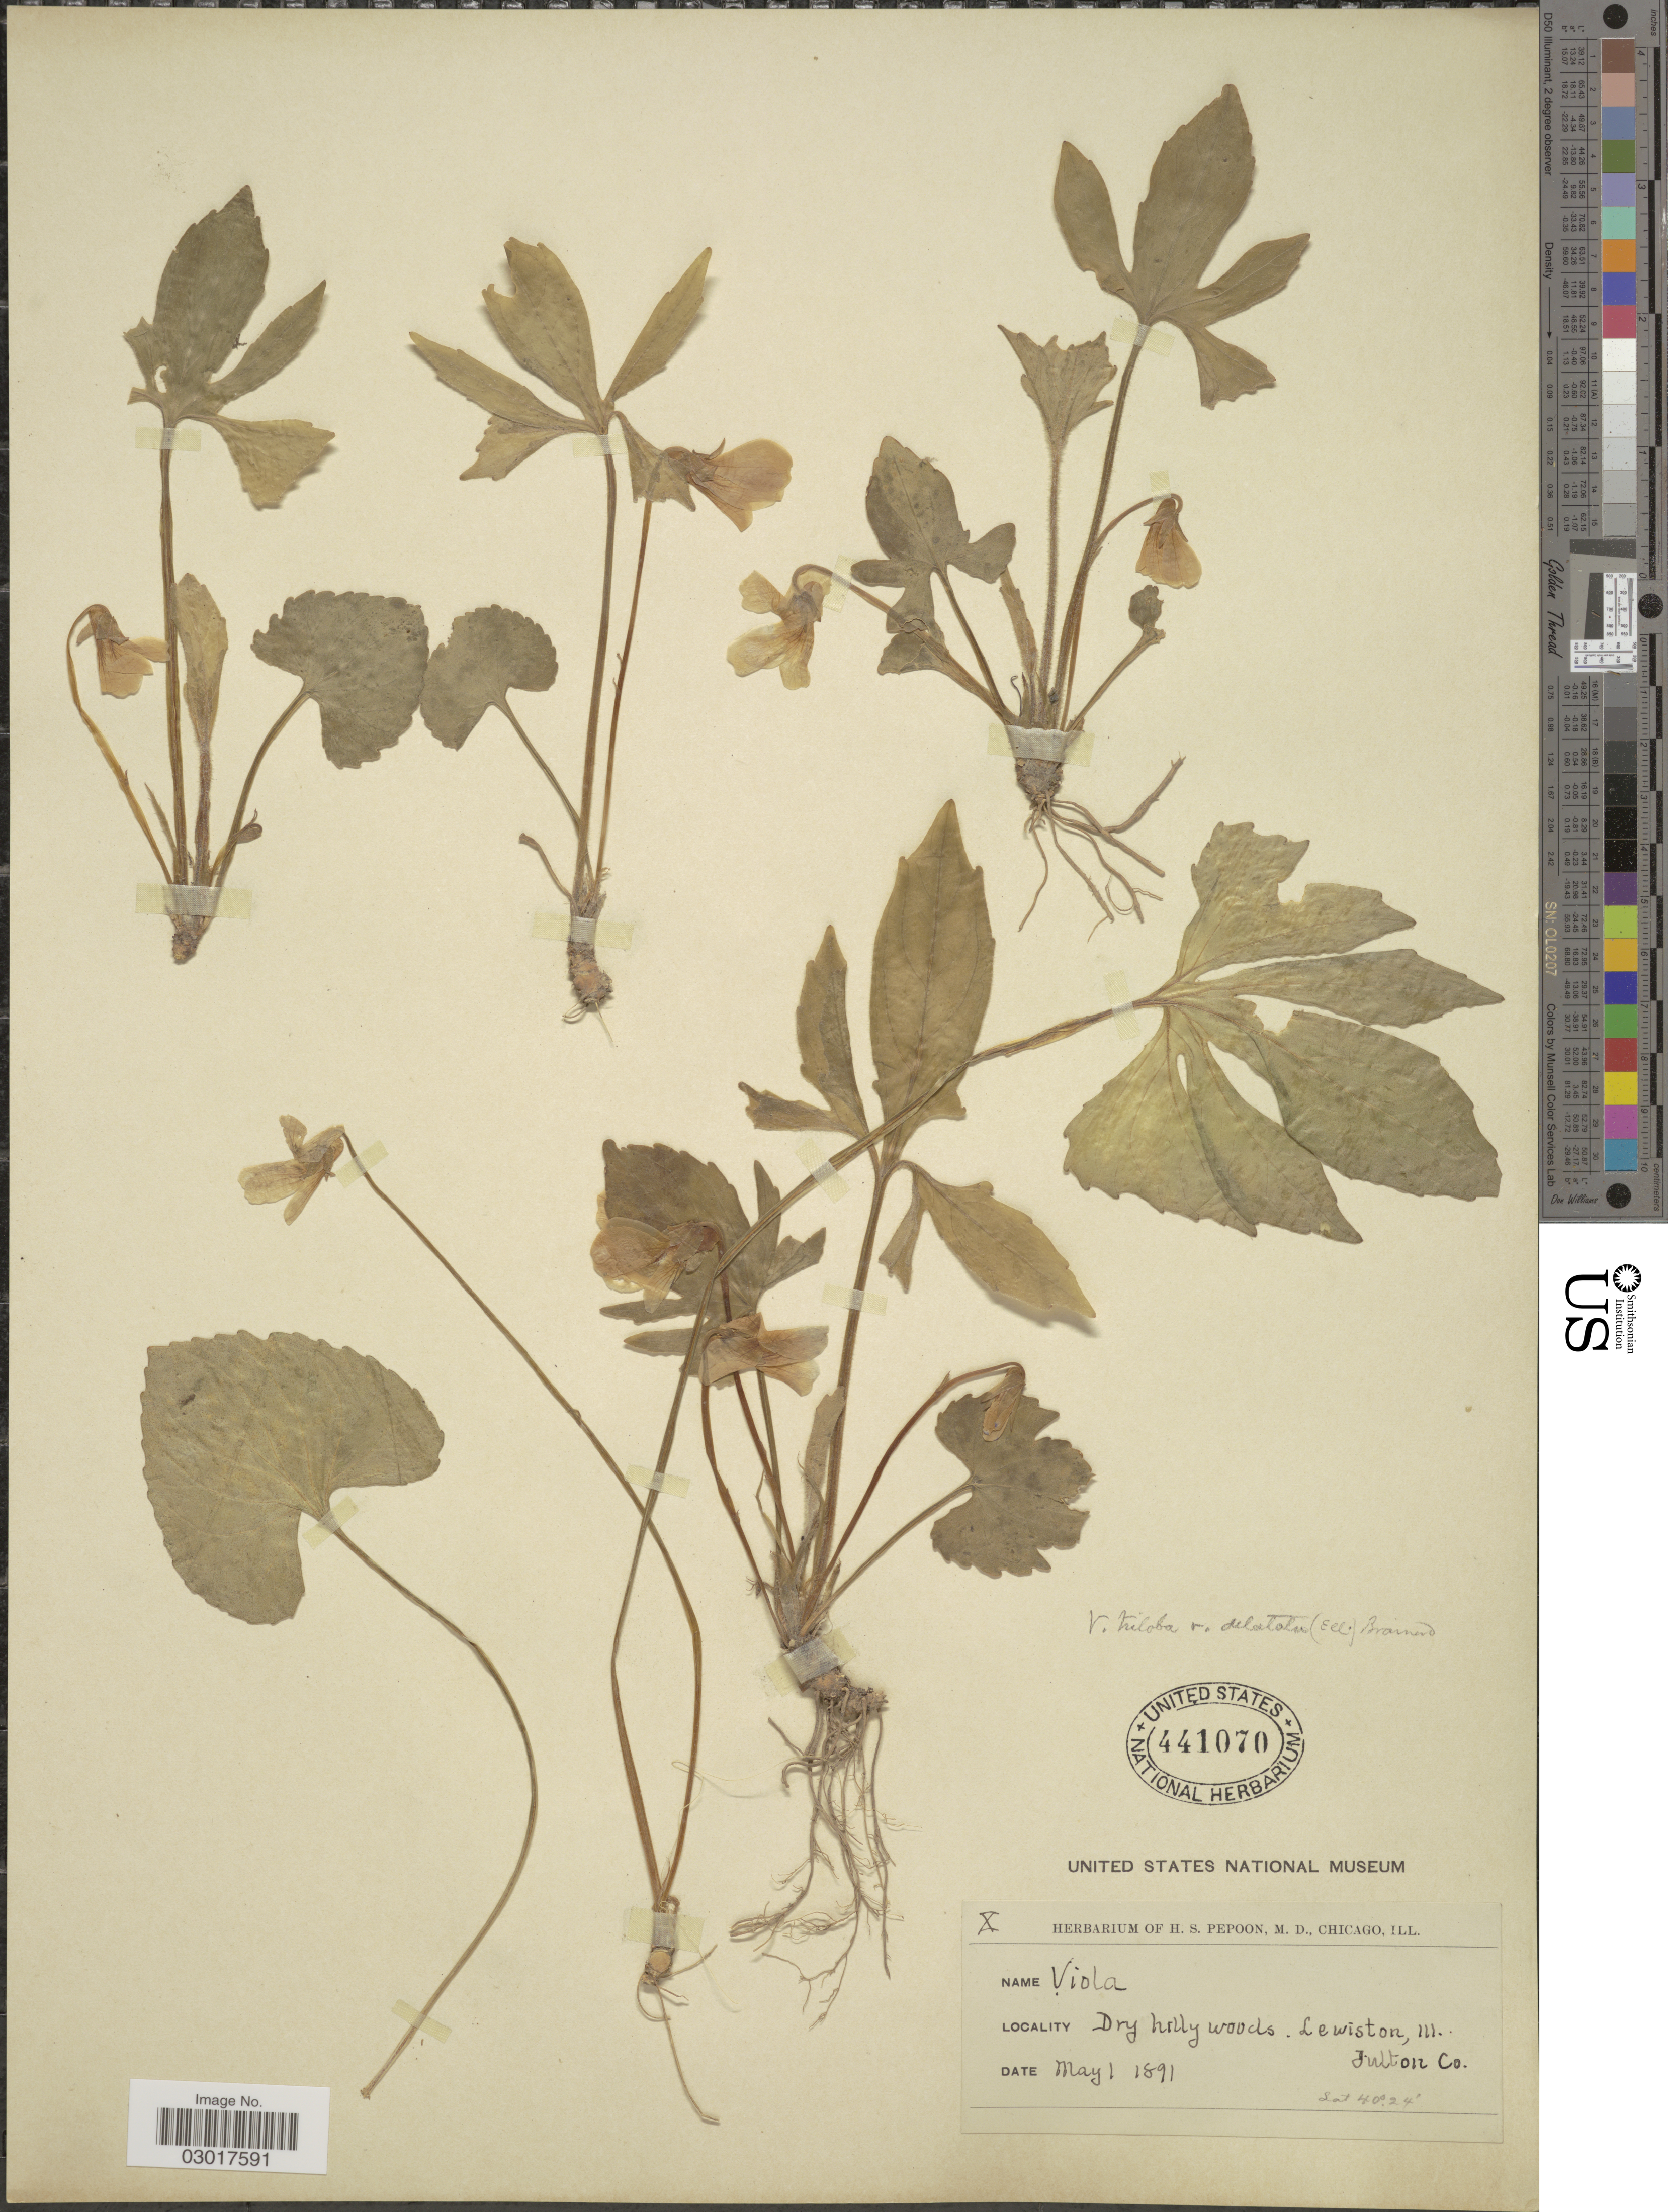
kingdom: Plantae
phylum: Tracheophyta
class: Magnoliopsida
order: Malpighiales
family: Violaceae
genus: Viola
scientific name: Viola triloba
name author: Schwein.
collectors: ex herb. H. S. Pepoon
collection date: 1891-05-01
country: United States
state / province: Illinois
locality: Dry hilly woods. Lewiston, Fulton Co.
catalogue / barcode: US 441070